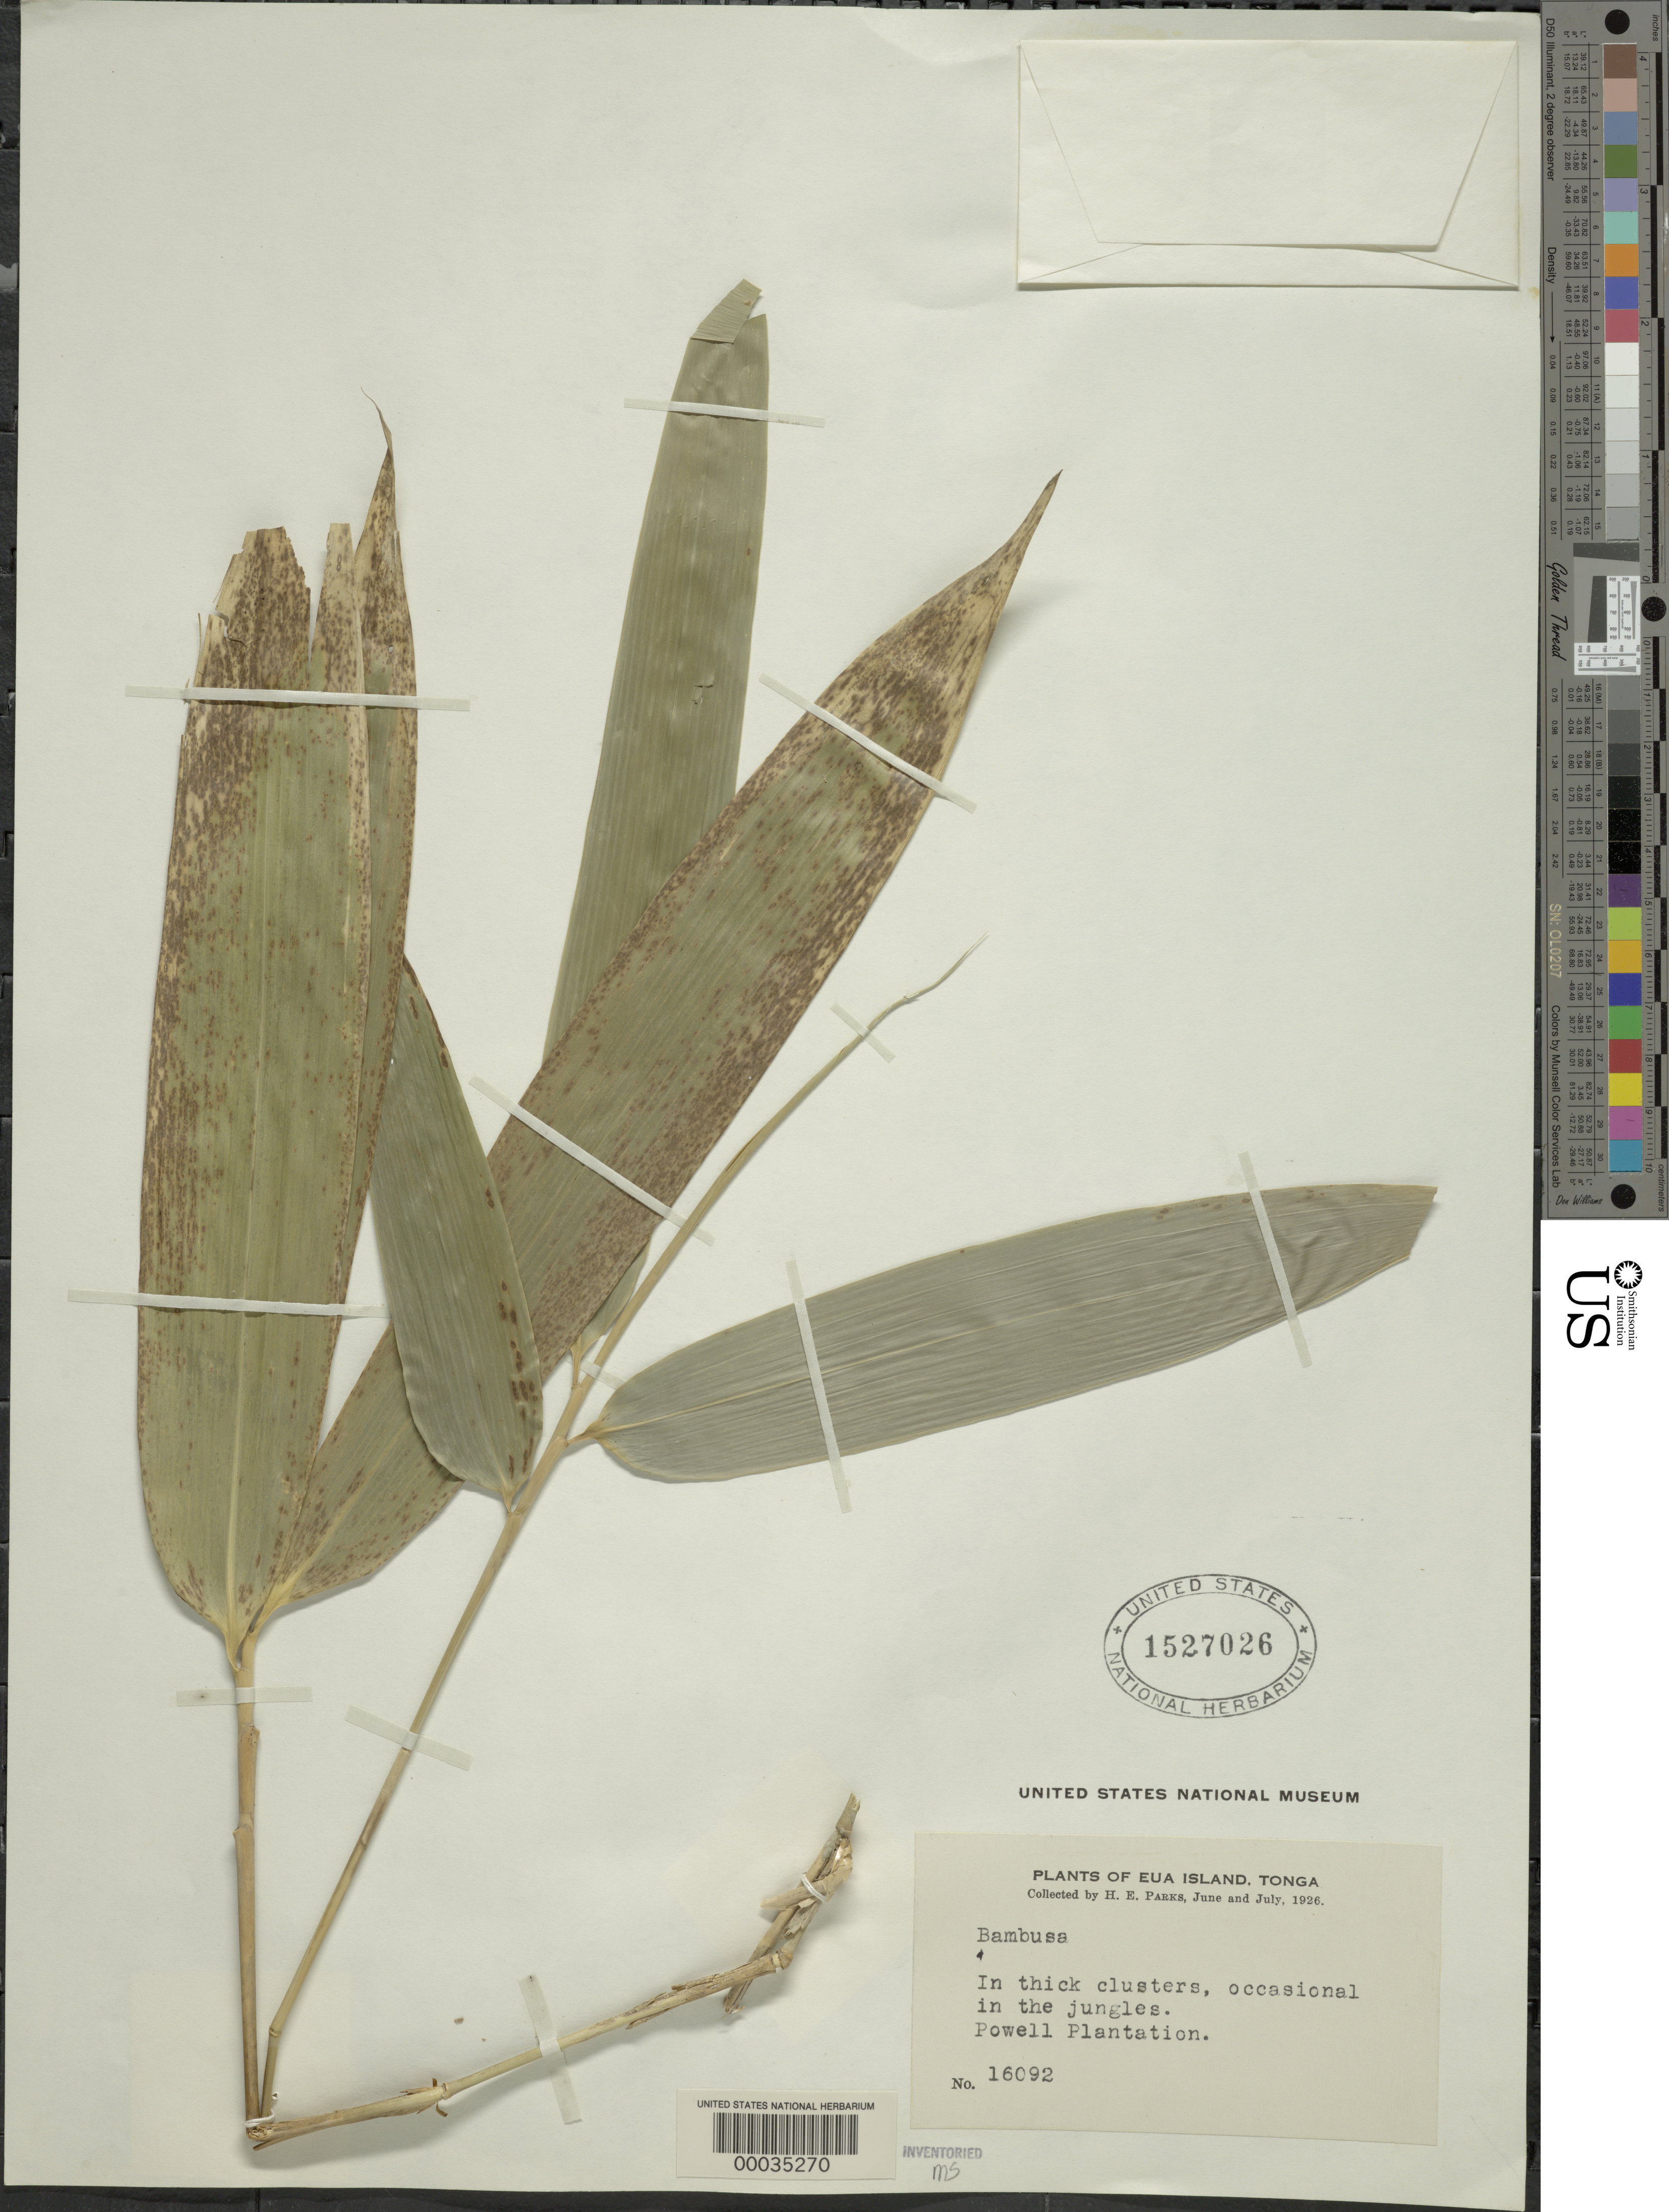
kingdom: Plantae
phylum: Tracheophyta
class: Liliopsida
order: Poales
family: Poaceae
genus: Bambusa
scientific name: Bambusa sp.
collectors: H. E. Parks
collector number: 16092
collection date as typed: Jun 1926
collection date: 1926-06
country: Tonga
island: Eua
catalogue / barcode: US 1527026